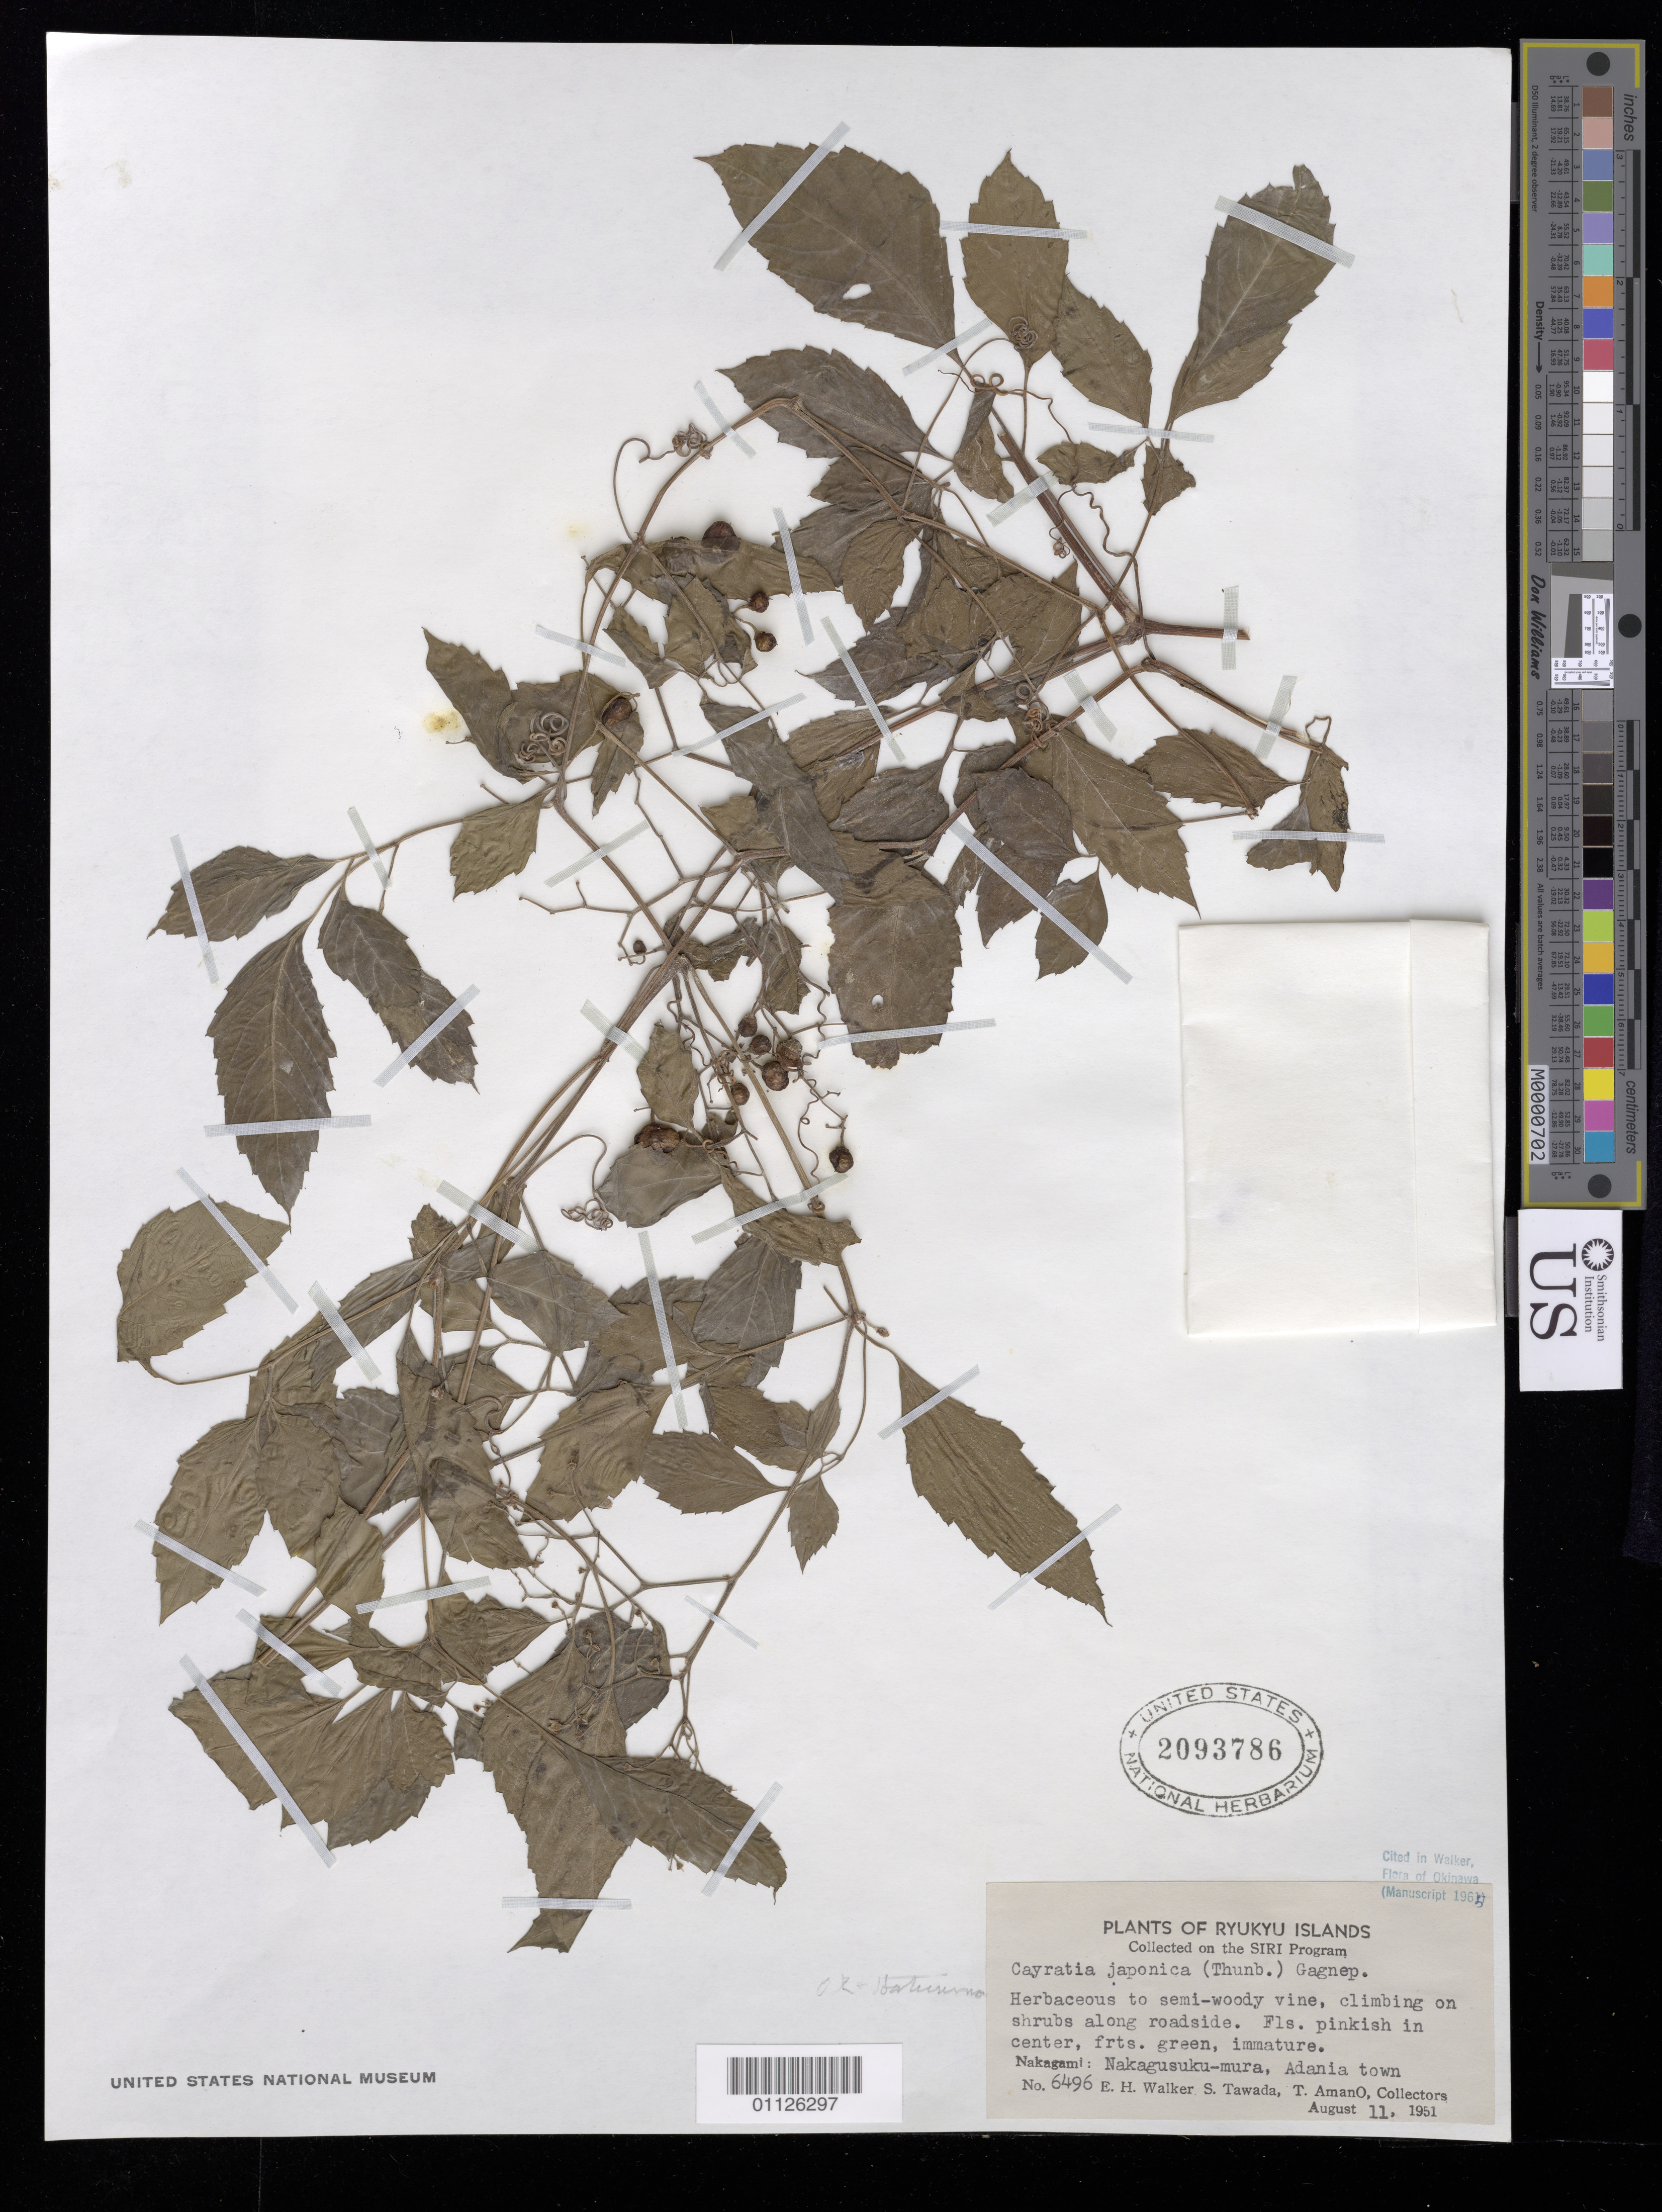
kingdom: Plantae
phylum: Tracheophyta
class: Magnoliopsida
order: Vitales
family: Vitaceae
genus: Cayratia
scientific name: Cayratia japonica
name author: (Thunb.) Gagnep.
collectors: E. H. Walker, S. Tawada & T. Amano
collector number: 6496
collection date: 1951-08-11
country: Japan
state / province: Okinawa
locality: Nakagam: Nakagusuku-mura, Adania town.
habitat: Herbaceous to semi-woody vine, climbing on shrubs along roadside.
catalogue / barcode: US 2093786